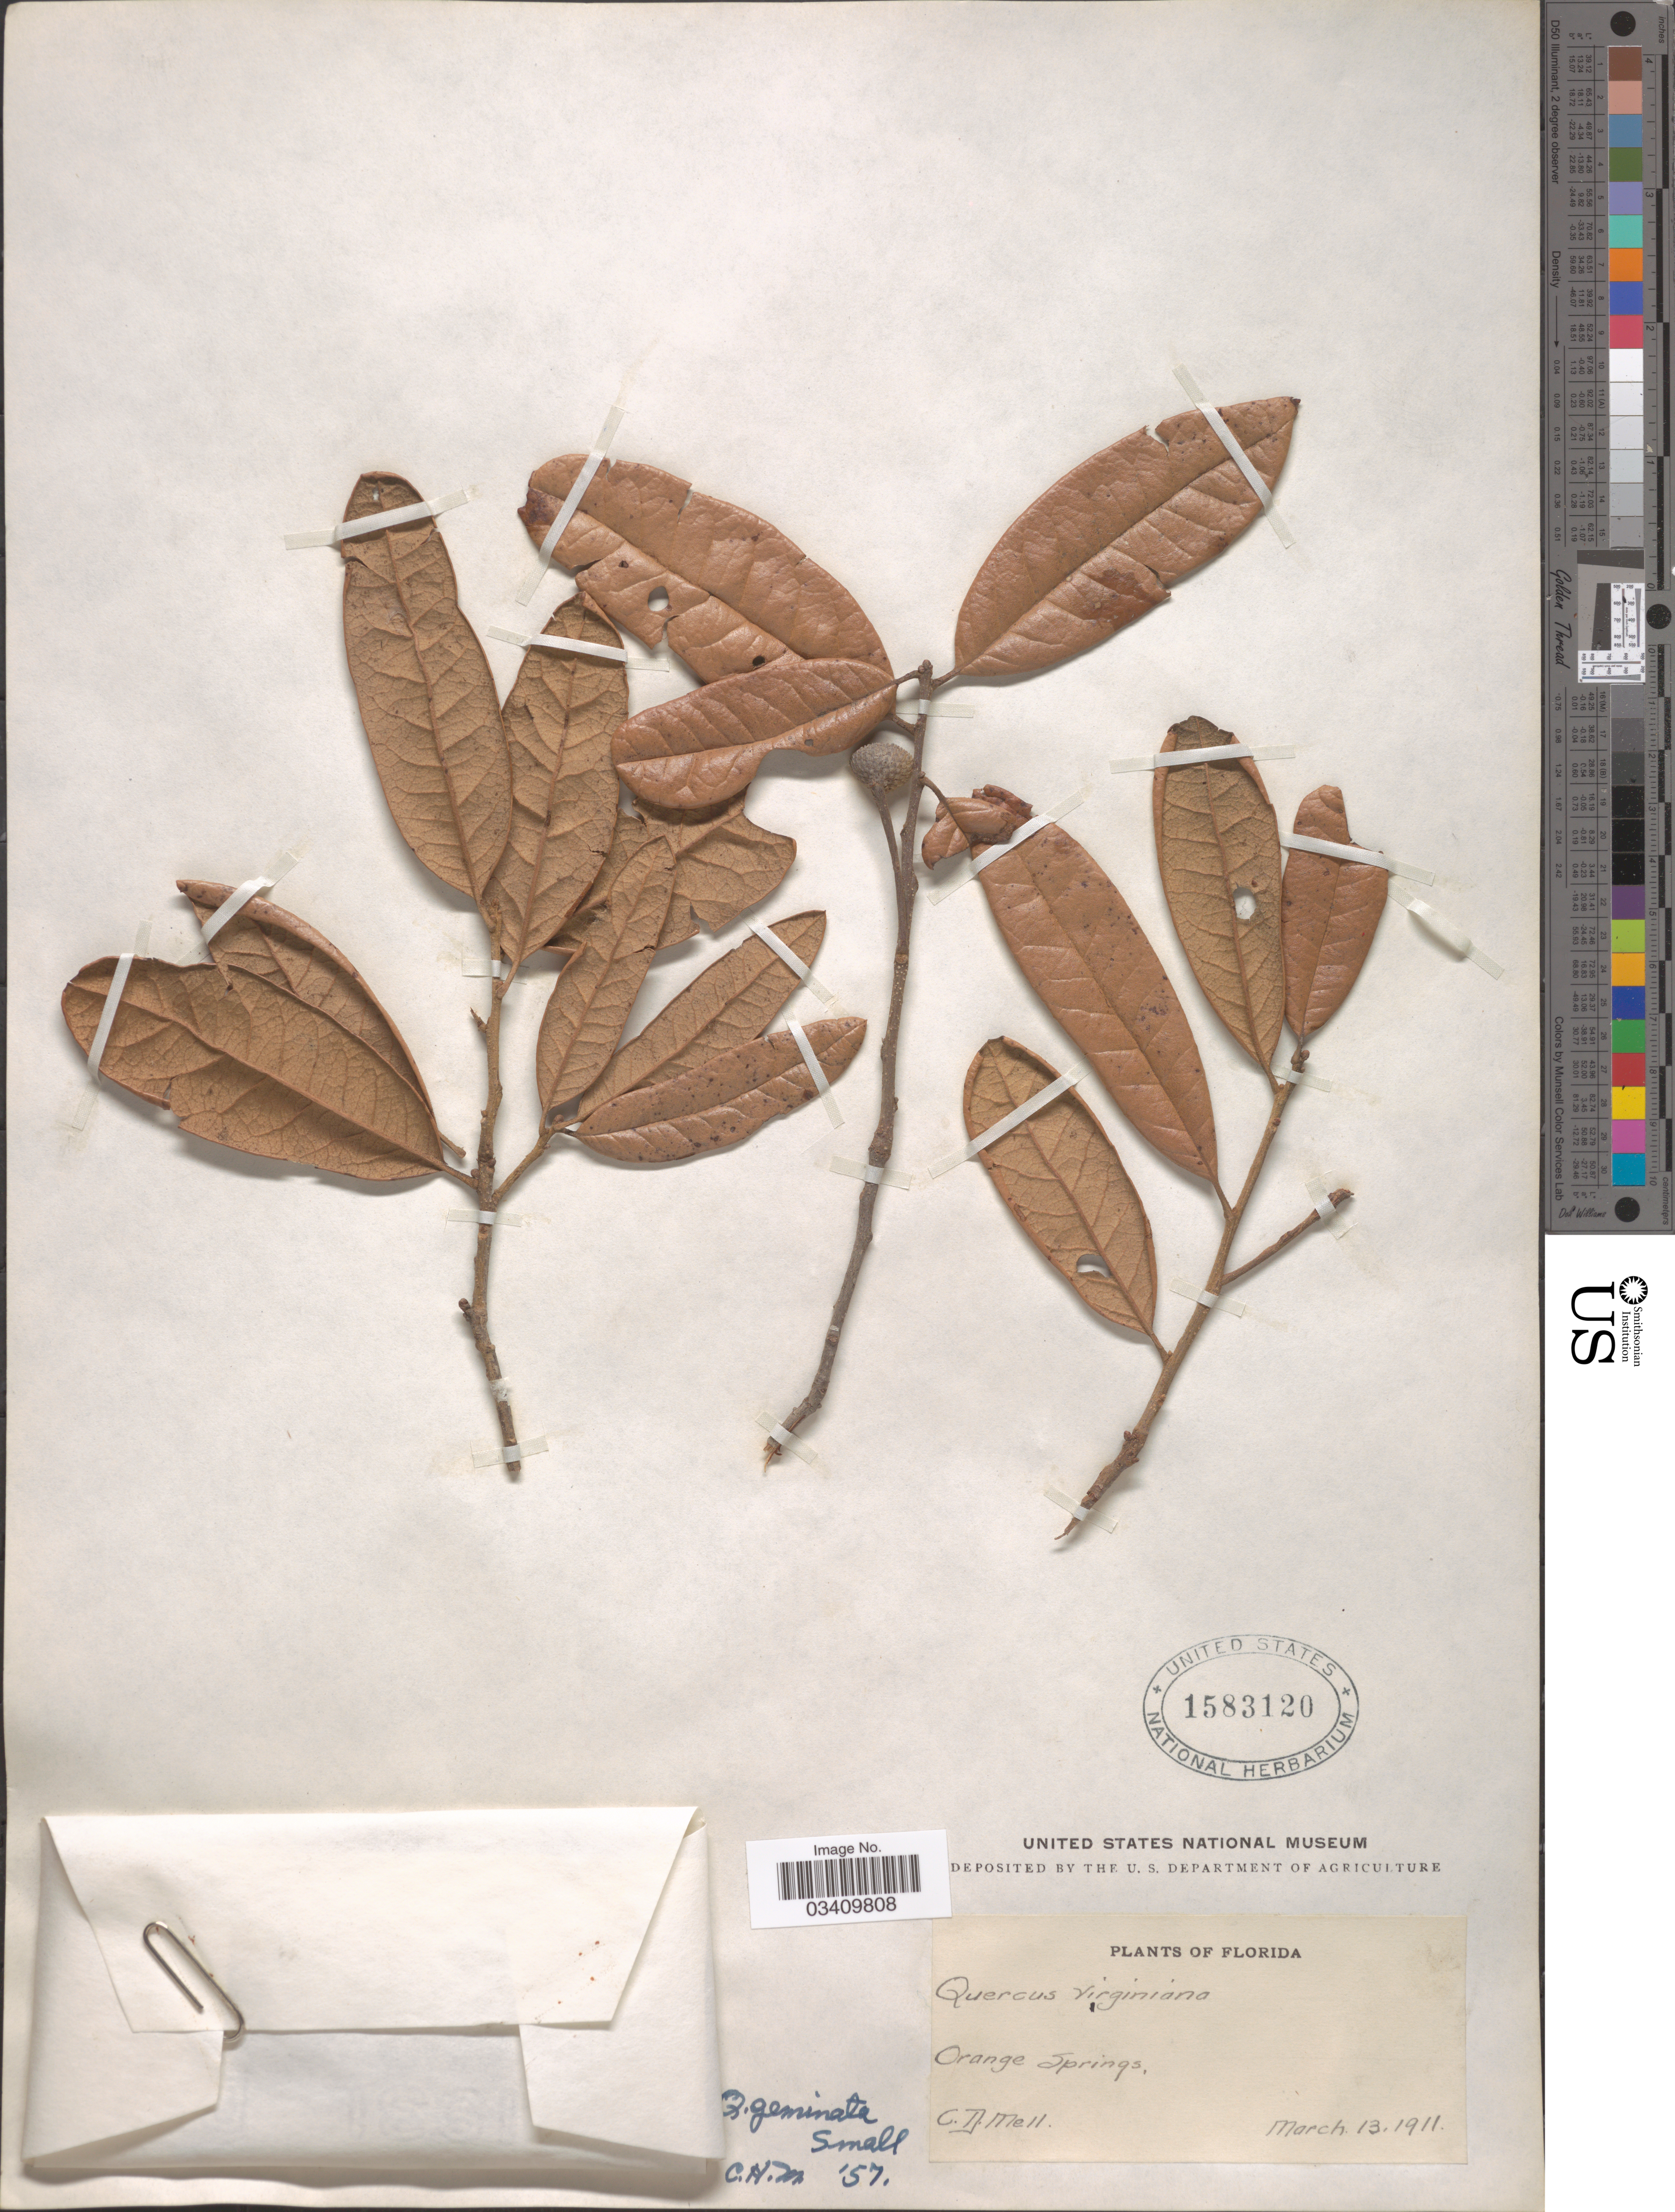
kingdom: Plantae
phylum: Tracheophyta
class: Magnoliopsida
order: Fagales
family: Fagaceae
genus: Quercus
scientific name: Quercus virginiana var. maritima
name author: (Michx.) Sarg.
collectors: C. D. Mell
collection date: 1911-03-13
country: United States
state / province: Florida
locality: Orange Springs.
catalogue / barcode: US 1583120